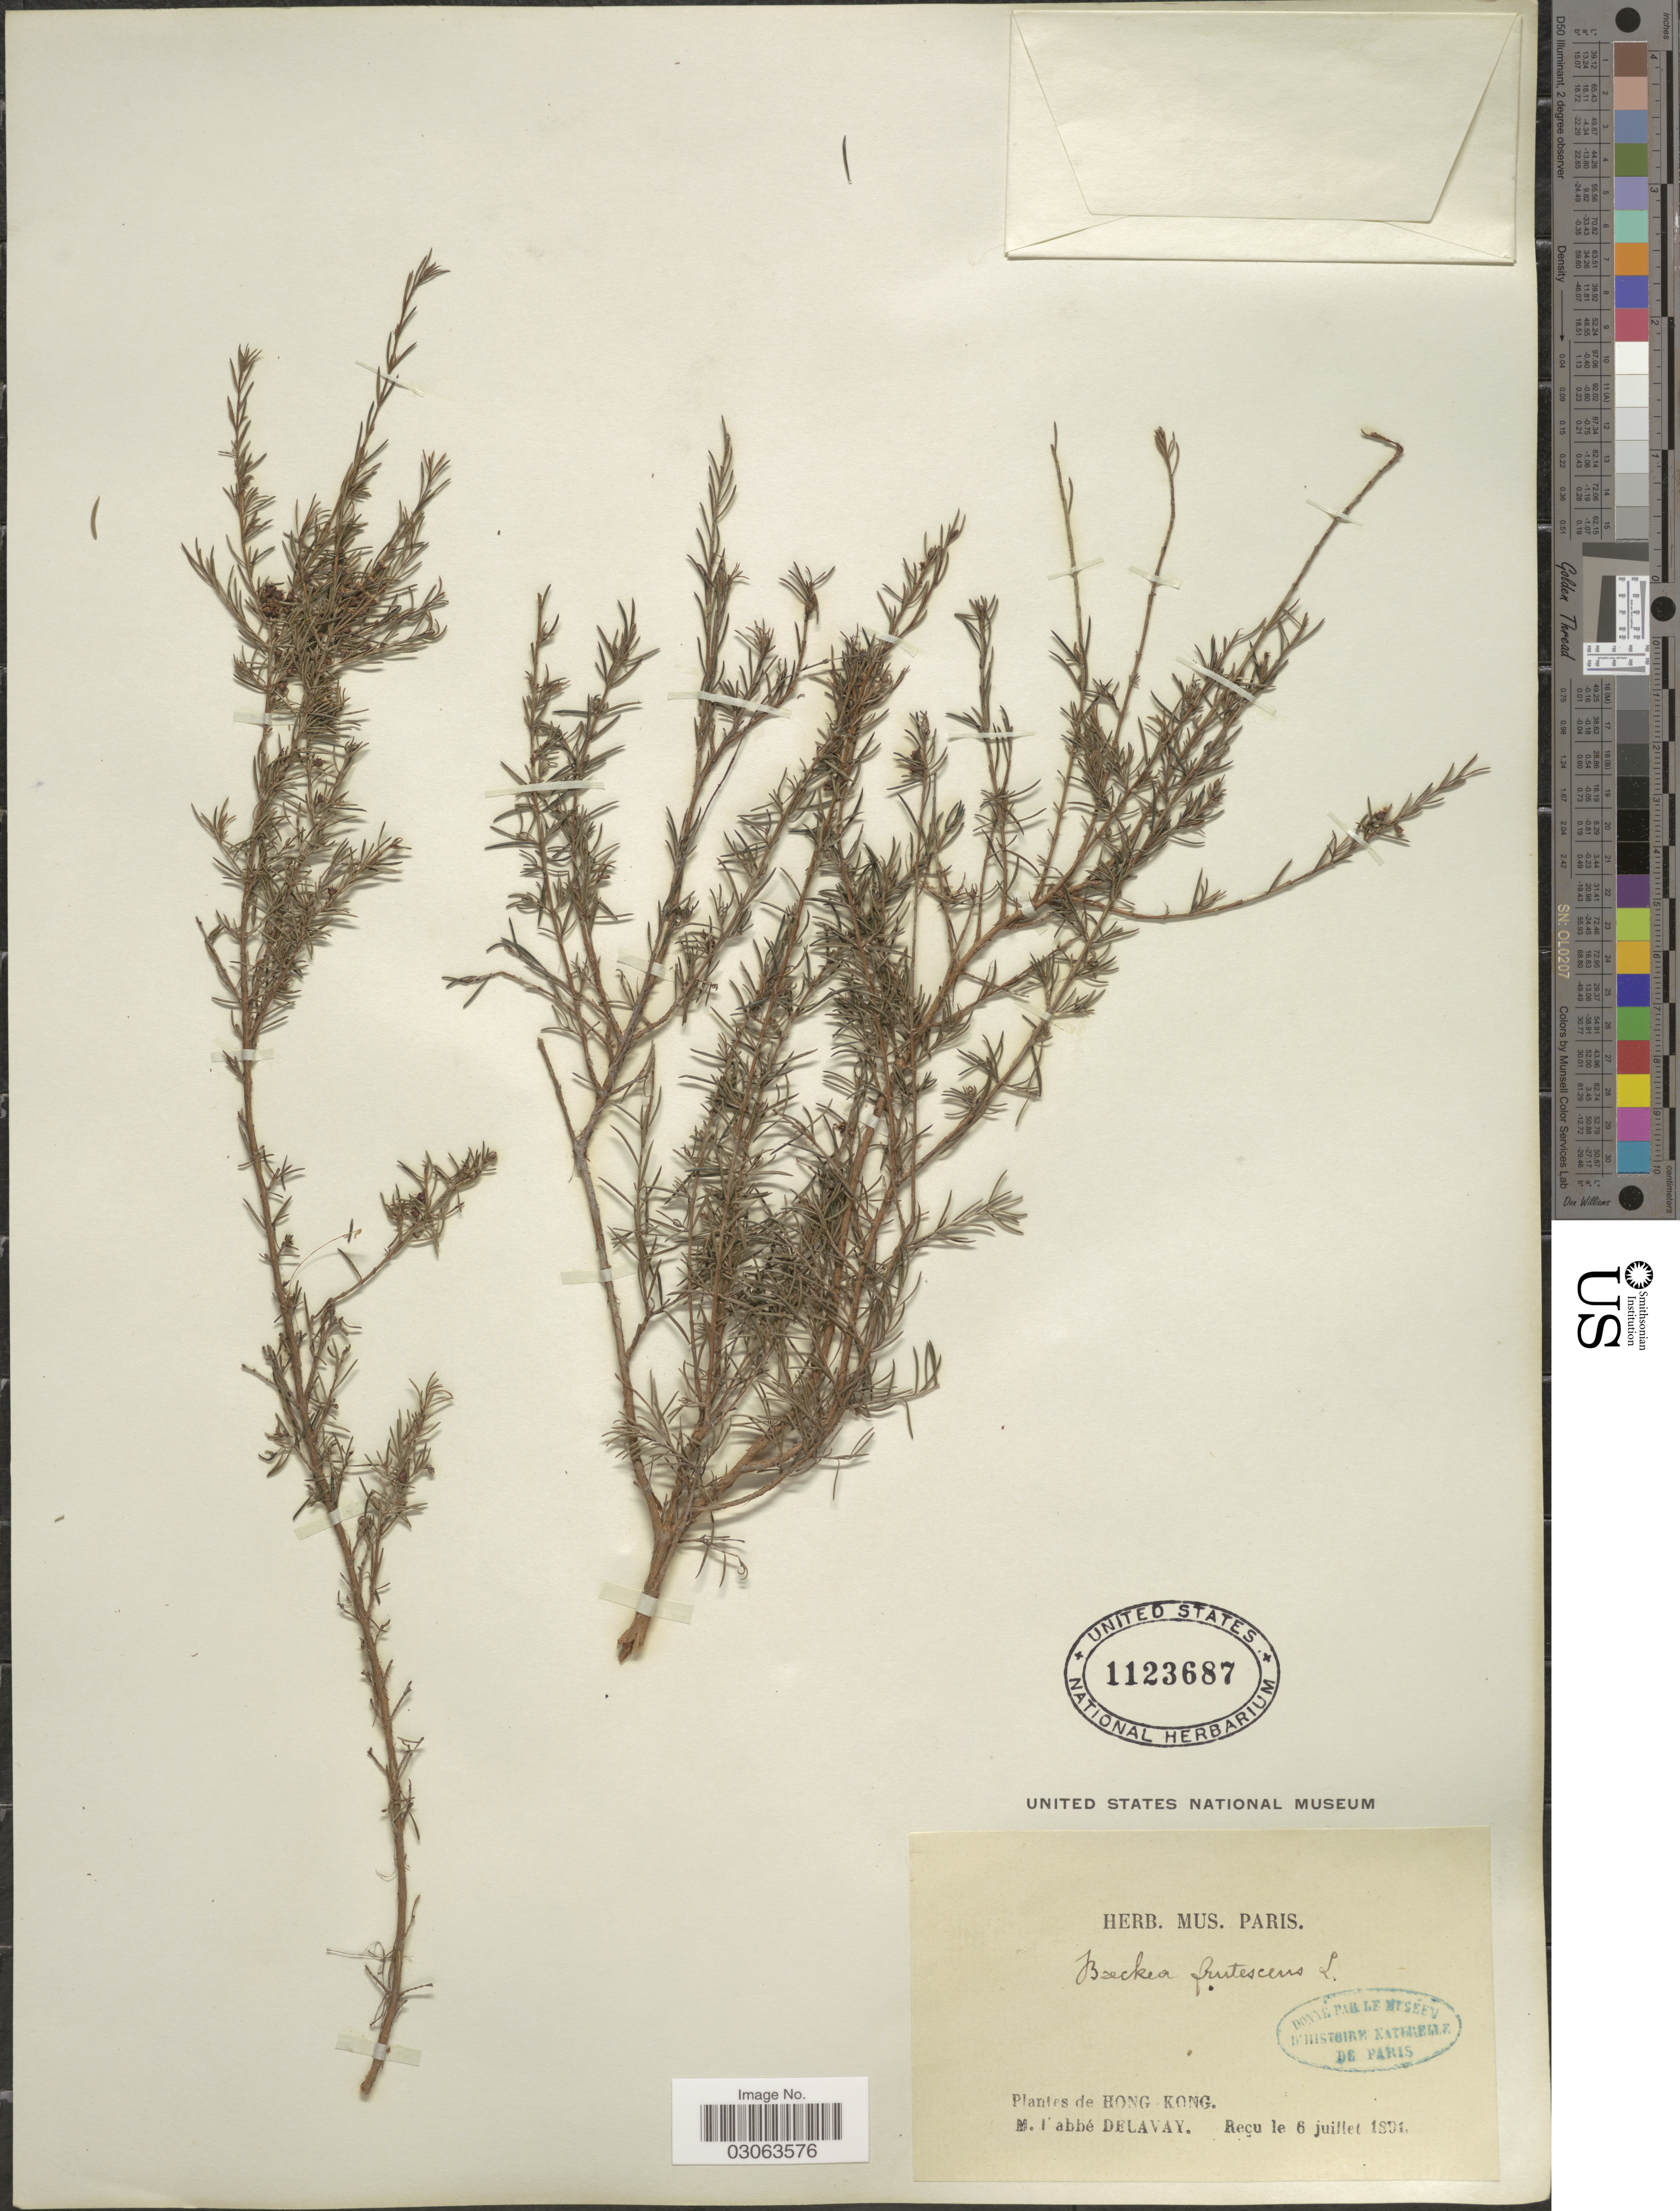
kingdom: Plantae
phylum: Tracheophyta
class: Magnoliopsida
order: Myrtales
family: Myrtaceae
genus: Baeckea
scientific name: Baeckea frutescens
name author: L.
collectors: P. Delavay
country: China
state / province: Hong Kong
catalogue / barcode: US 1123687